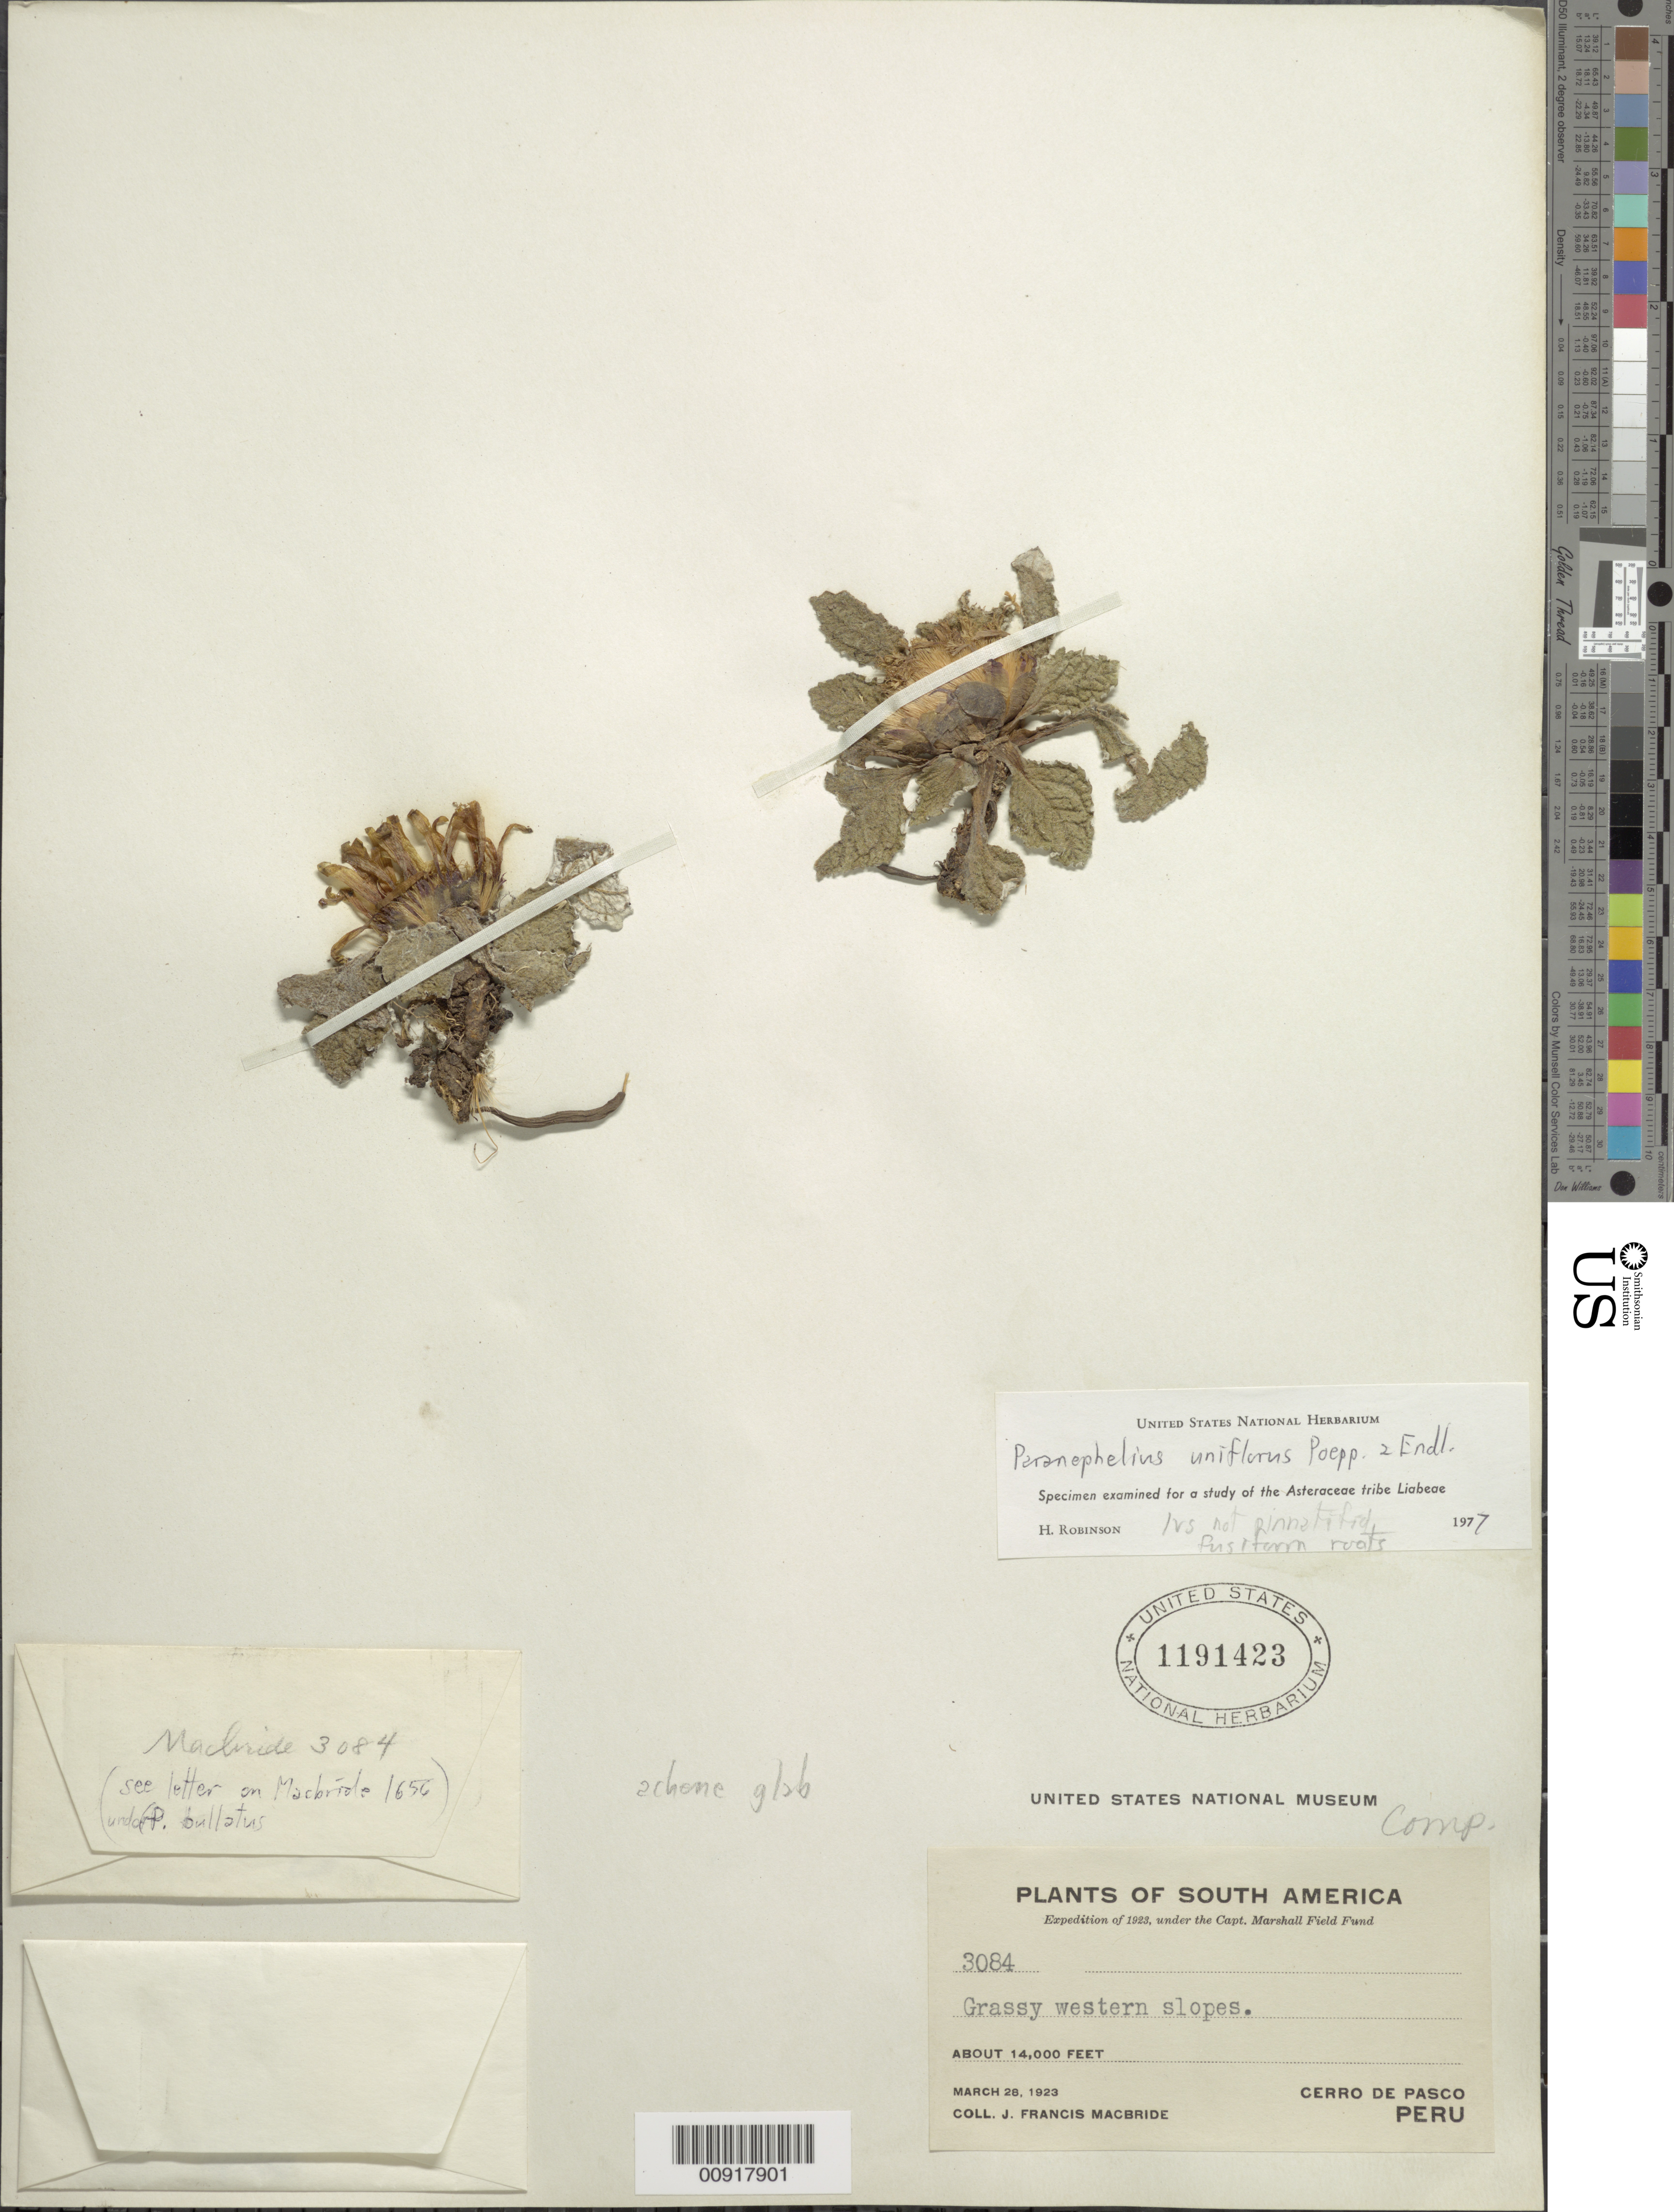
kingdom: Plantae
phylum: Tracheophyta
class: Magnoliopsida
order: Asterales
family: Asteraceae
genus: Paranephelius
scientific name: Paranephelius uniflorus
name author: Poepp. & Endl.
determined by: Robinson, Harold E., (US)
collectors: J. F. Macbride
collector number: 3084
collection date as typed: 28 March 1923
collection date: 1923-03-28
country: Peru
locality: Cerro de Pasco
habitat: Grassy western slopes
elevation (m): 4267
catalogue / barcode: US 1191432